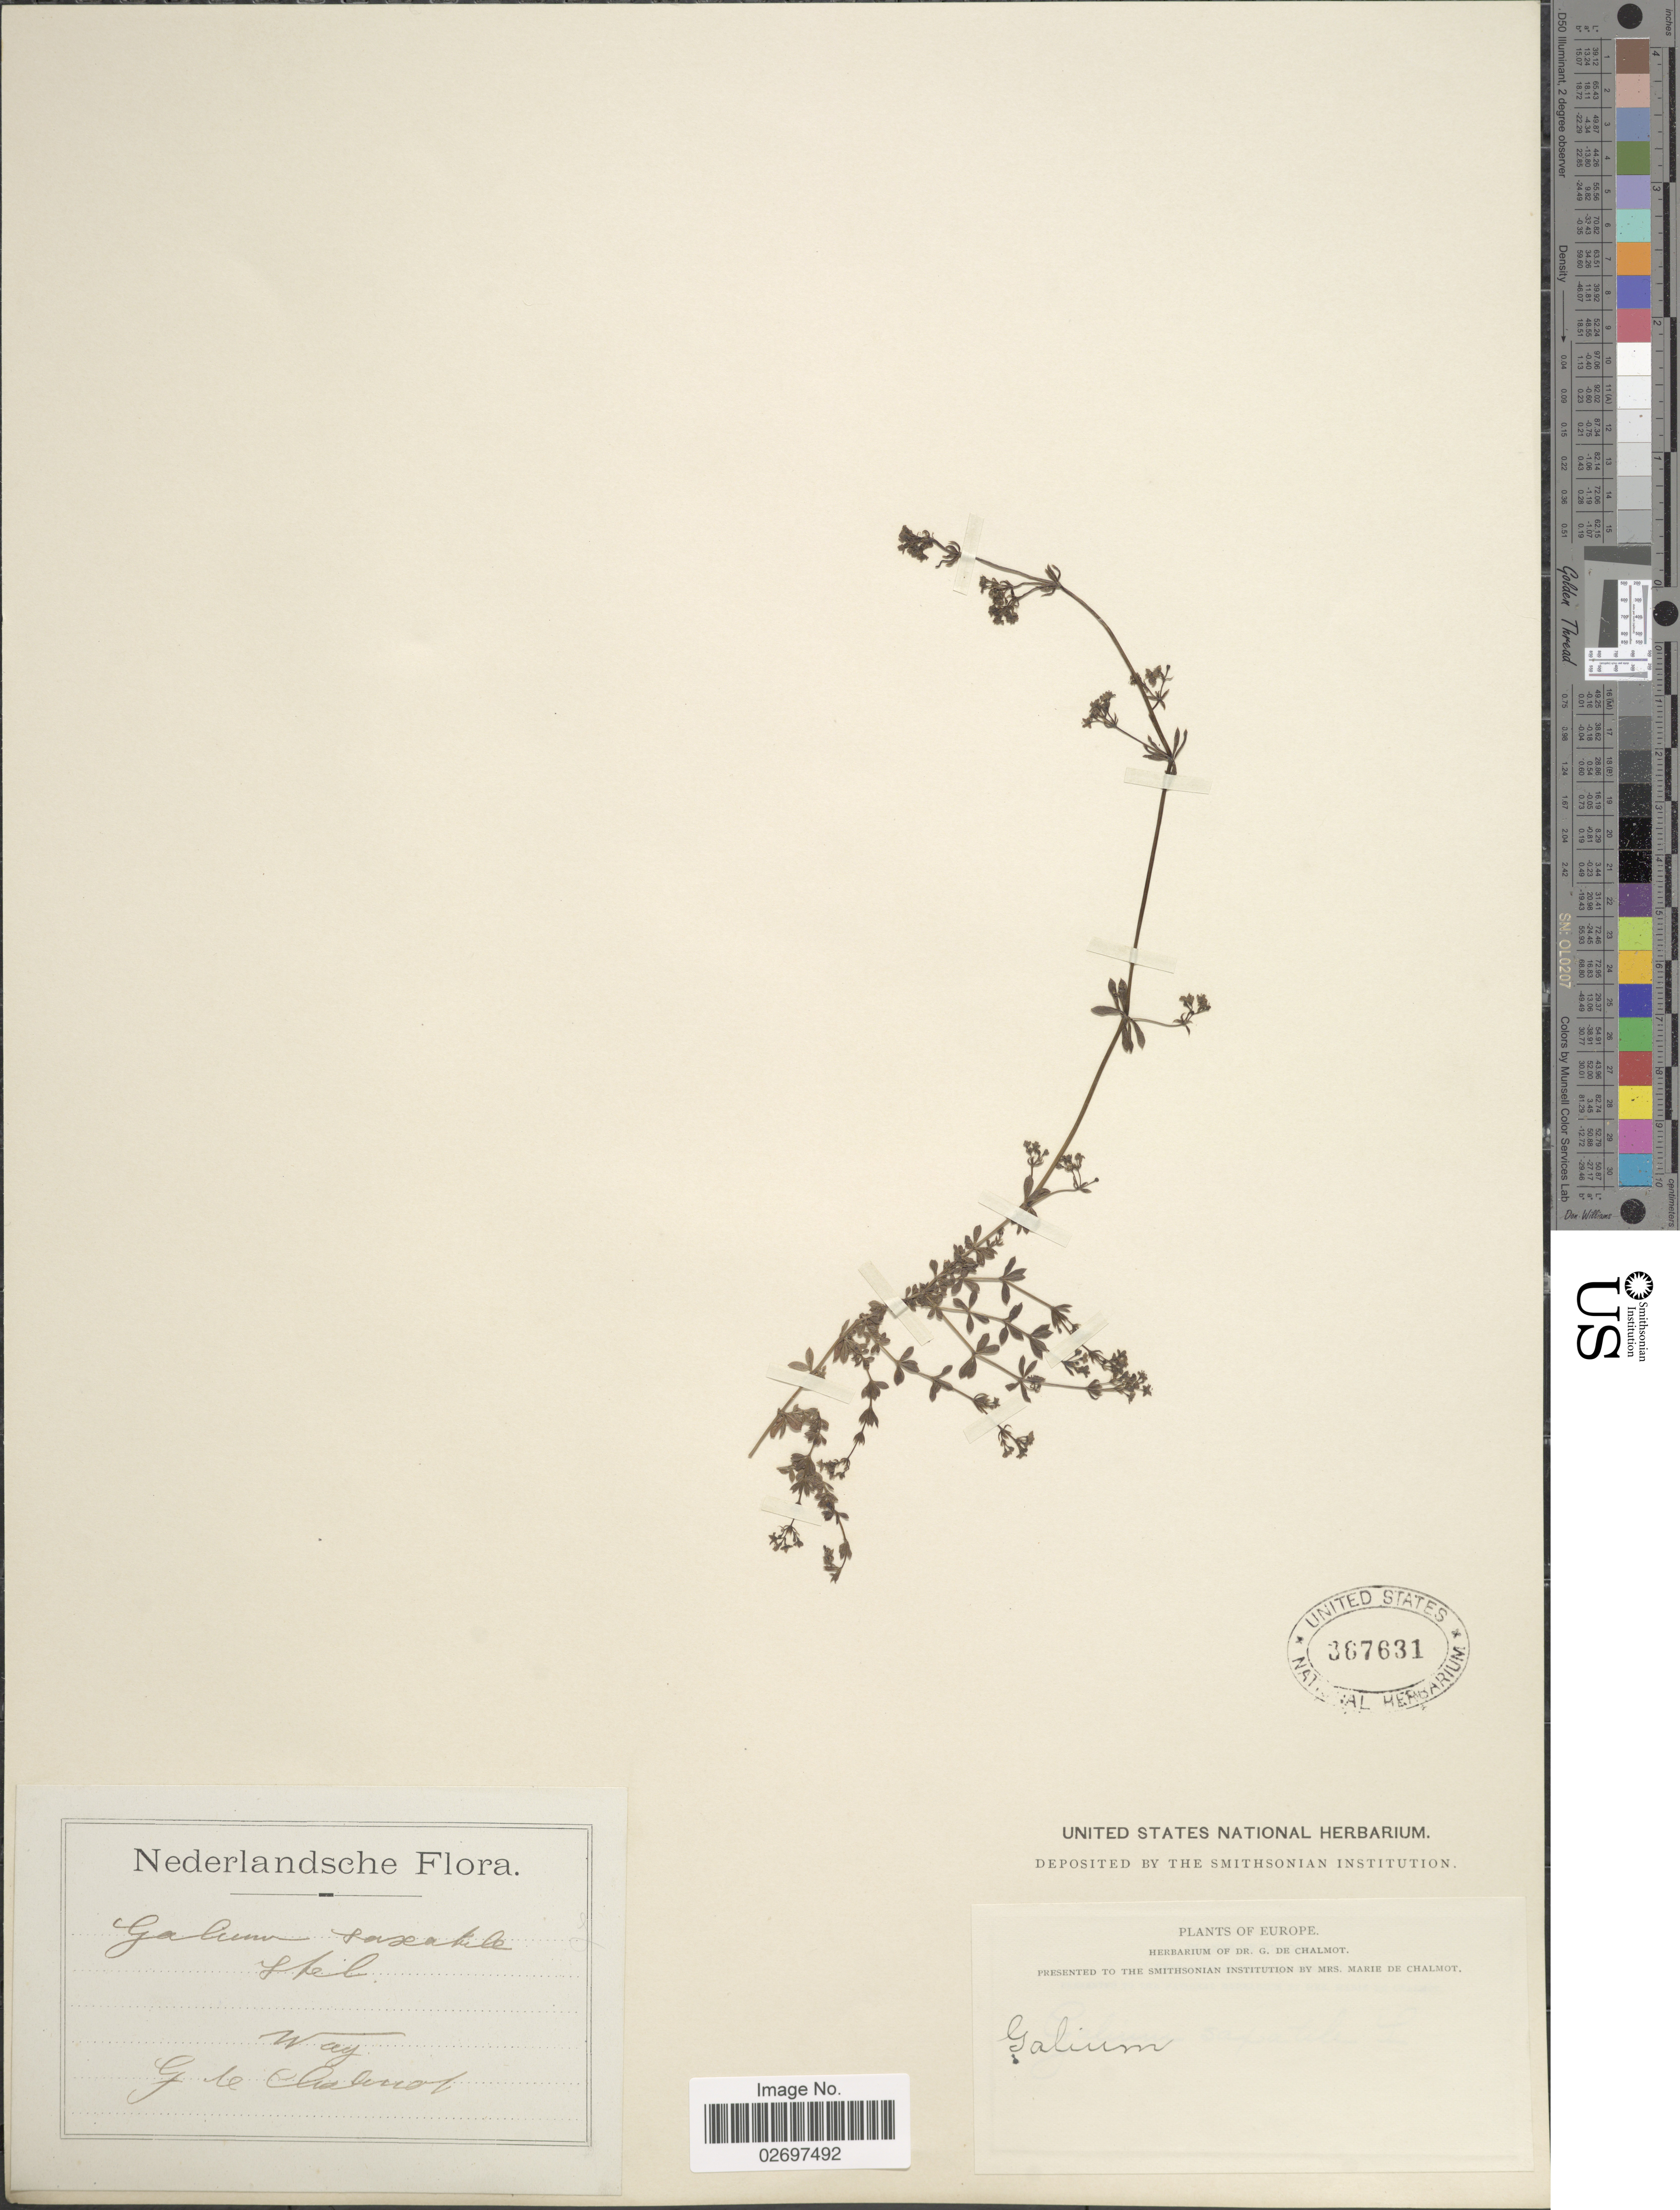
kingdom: Plantae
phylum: Tracheophyta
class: Magnoliopsida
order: Gentianales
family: Rubiaceae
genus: Galium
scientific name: Galium saxatile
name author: L.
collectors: G. de Chalmot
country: Netherlands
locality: Wag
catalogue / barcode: US 367631